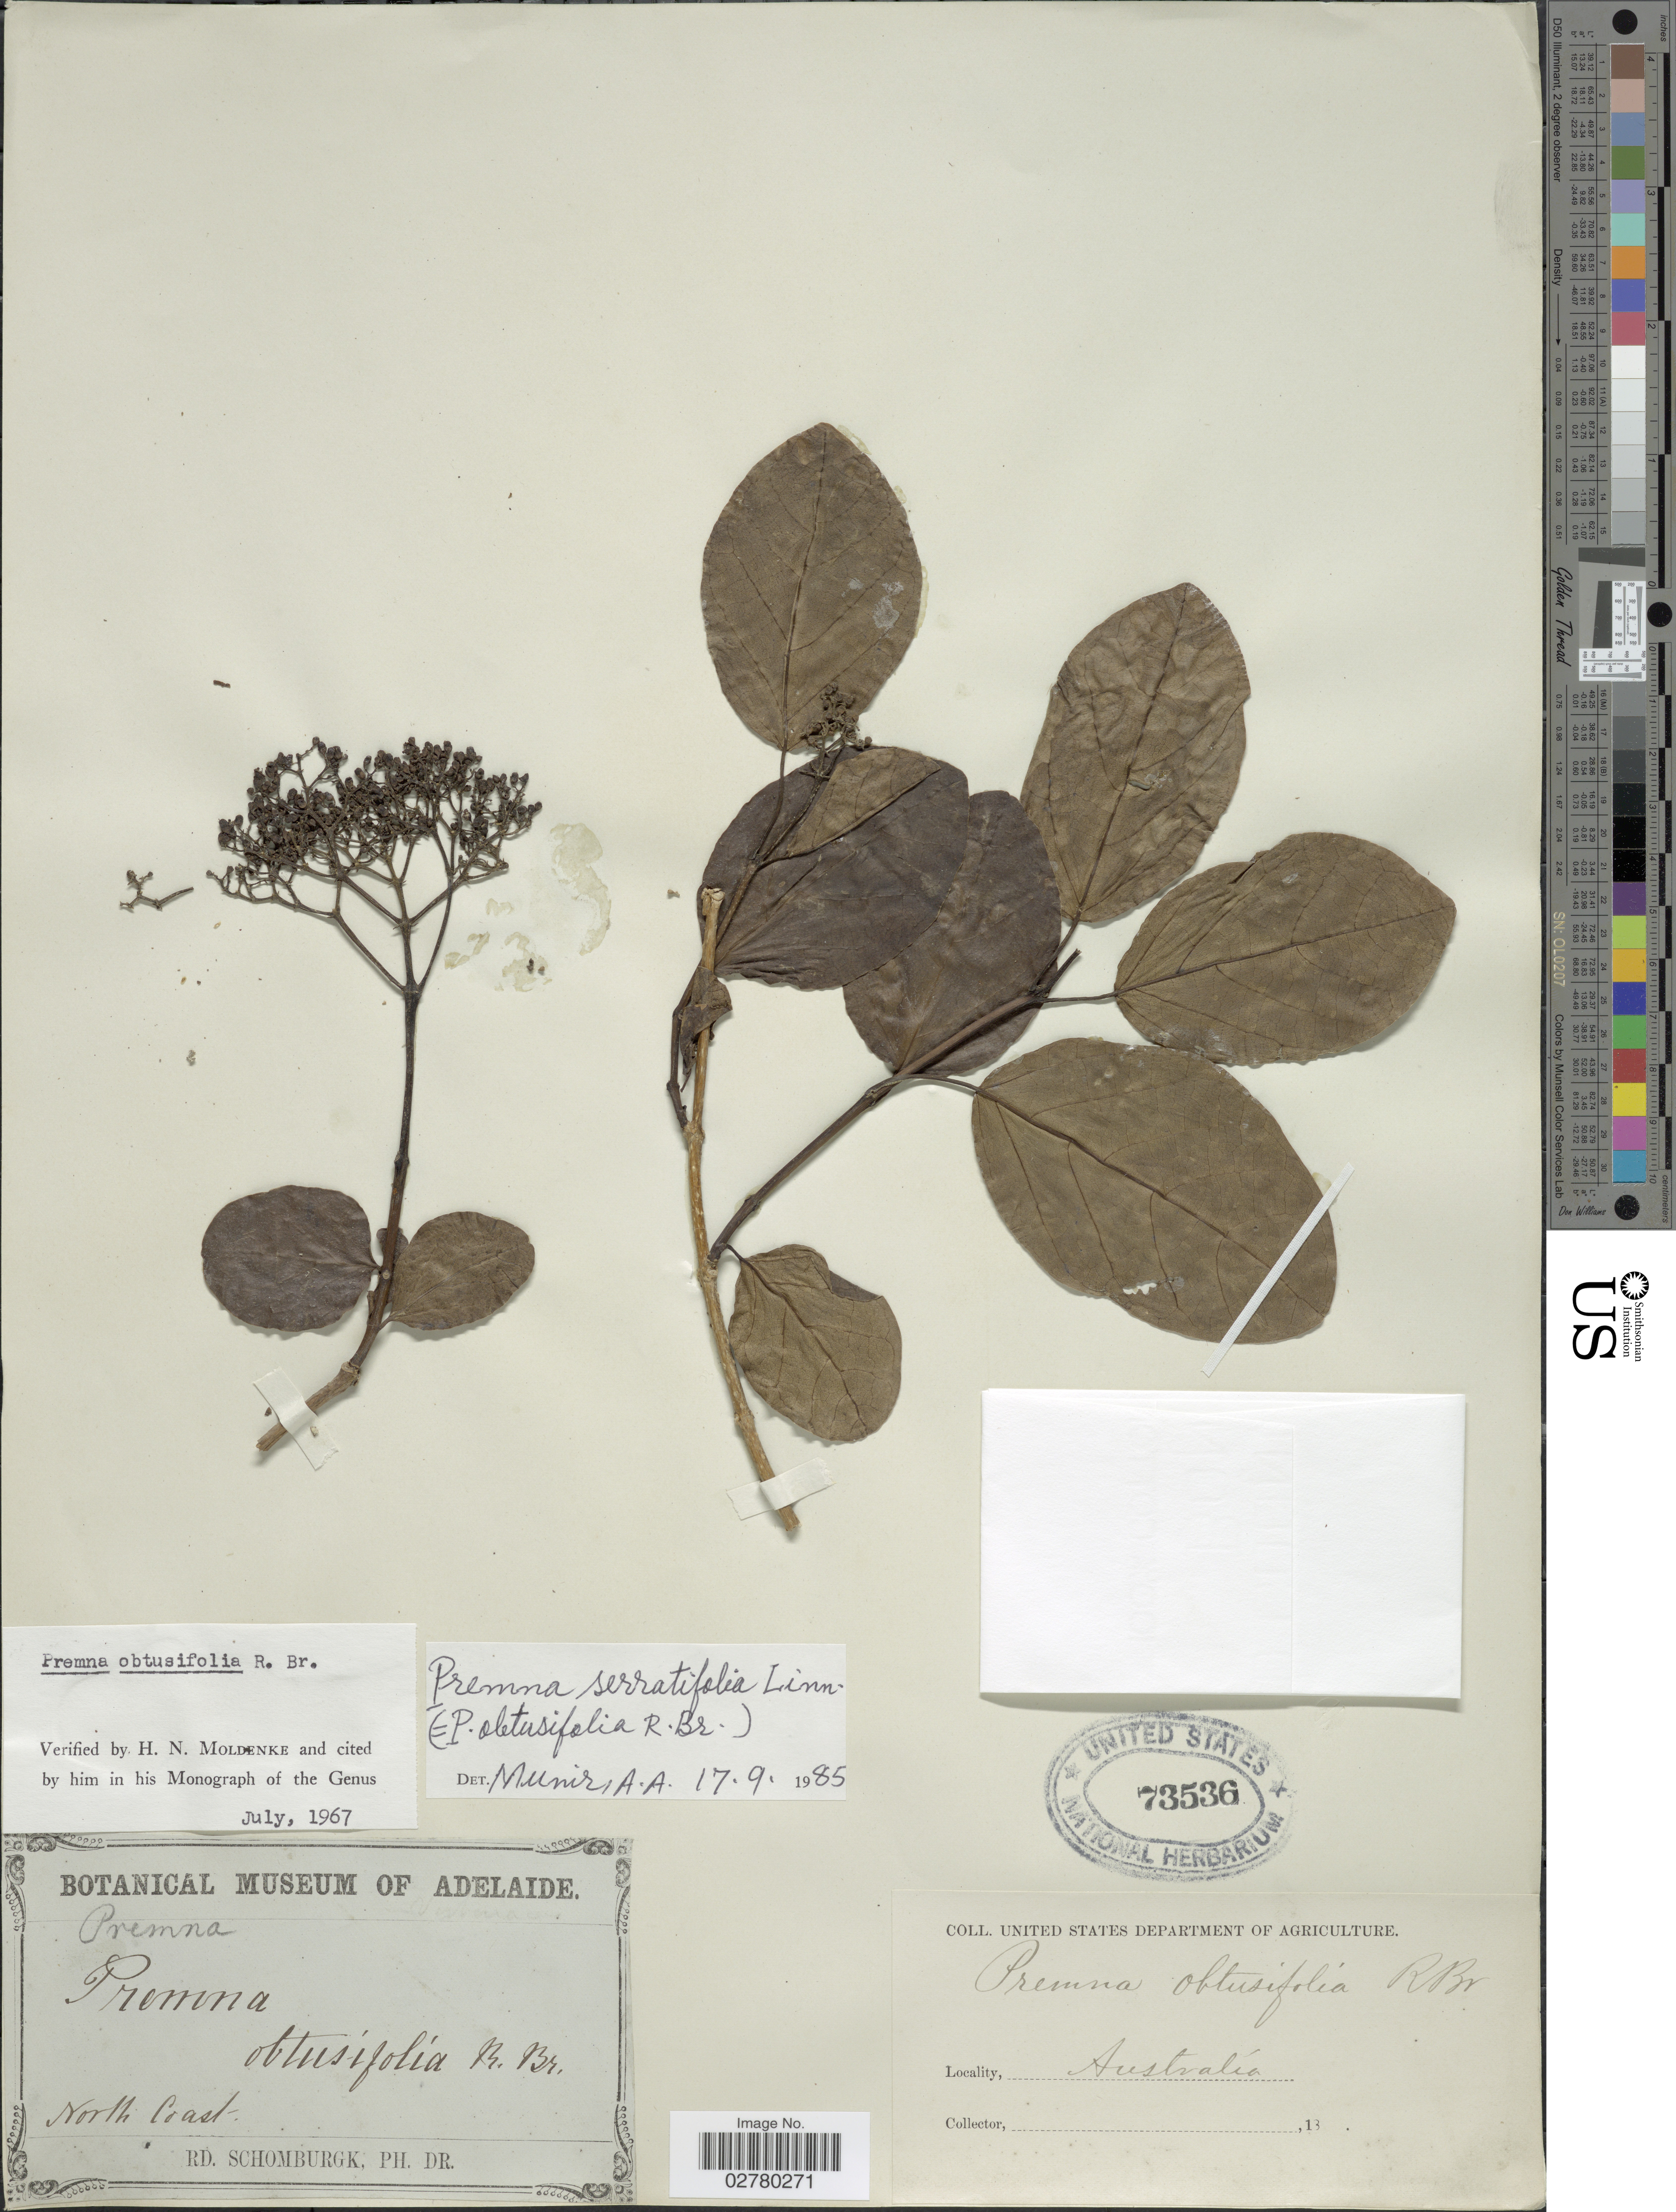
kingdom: Plantae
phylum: Tracheophyta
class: Magnoliopsida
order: Lamiales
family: Lamiaceae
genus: Premna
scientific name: Premna serratifolia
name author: L.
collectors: -- Schomburgk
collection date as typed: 18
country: Australia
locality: North Coast.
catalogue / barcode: US 73536